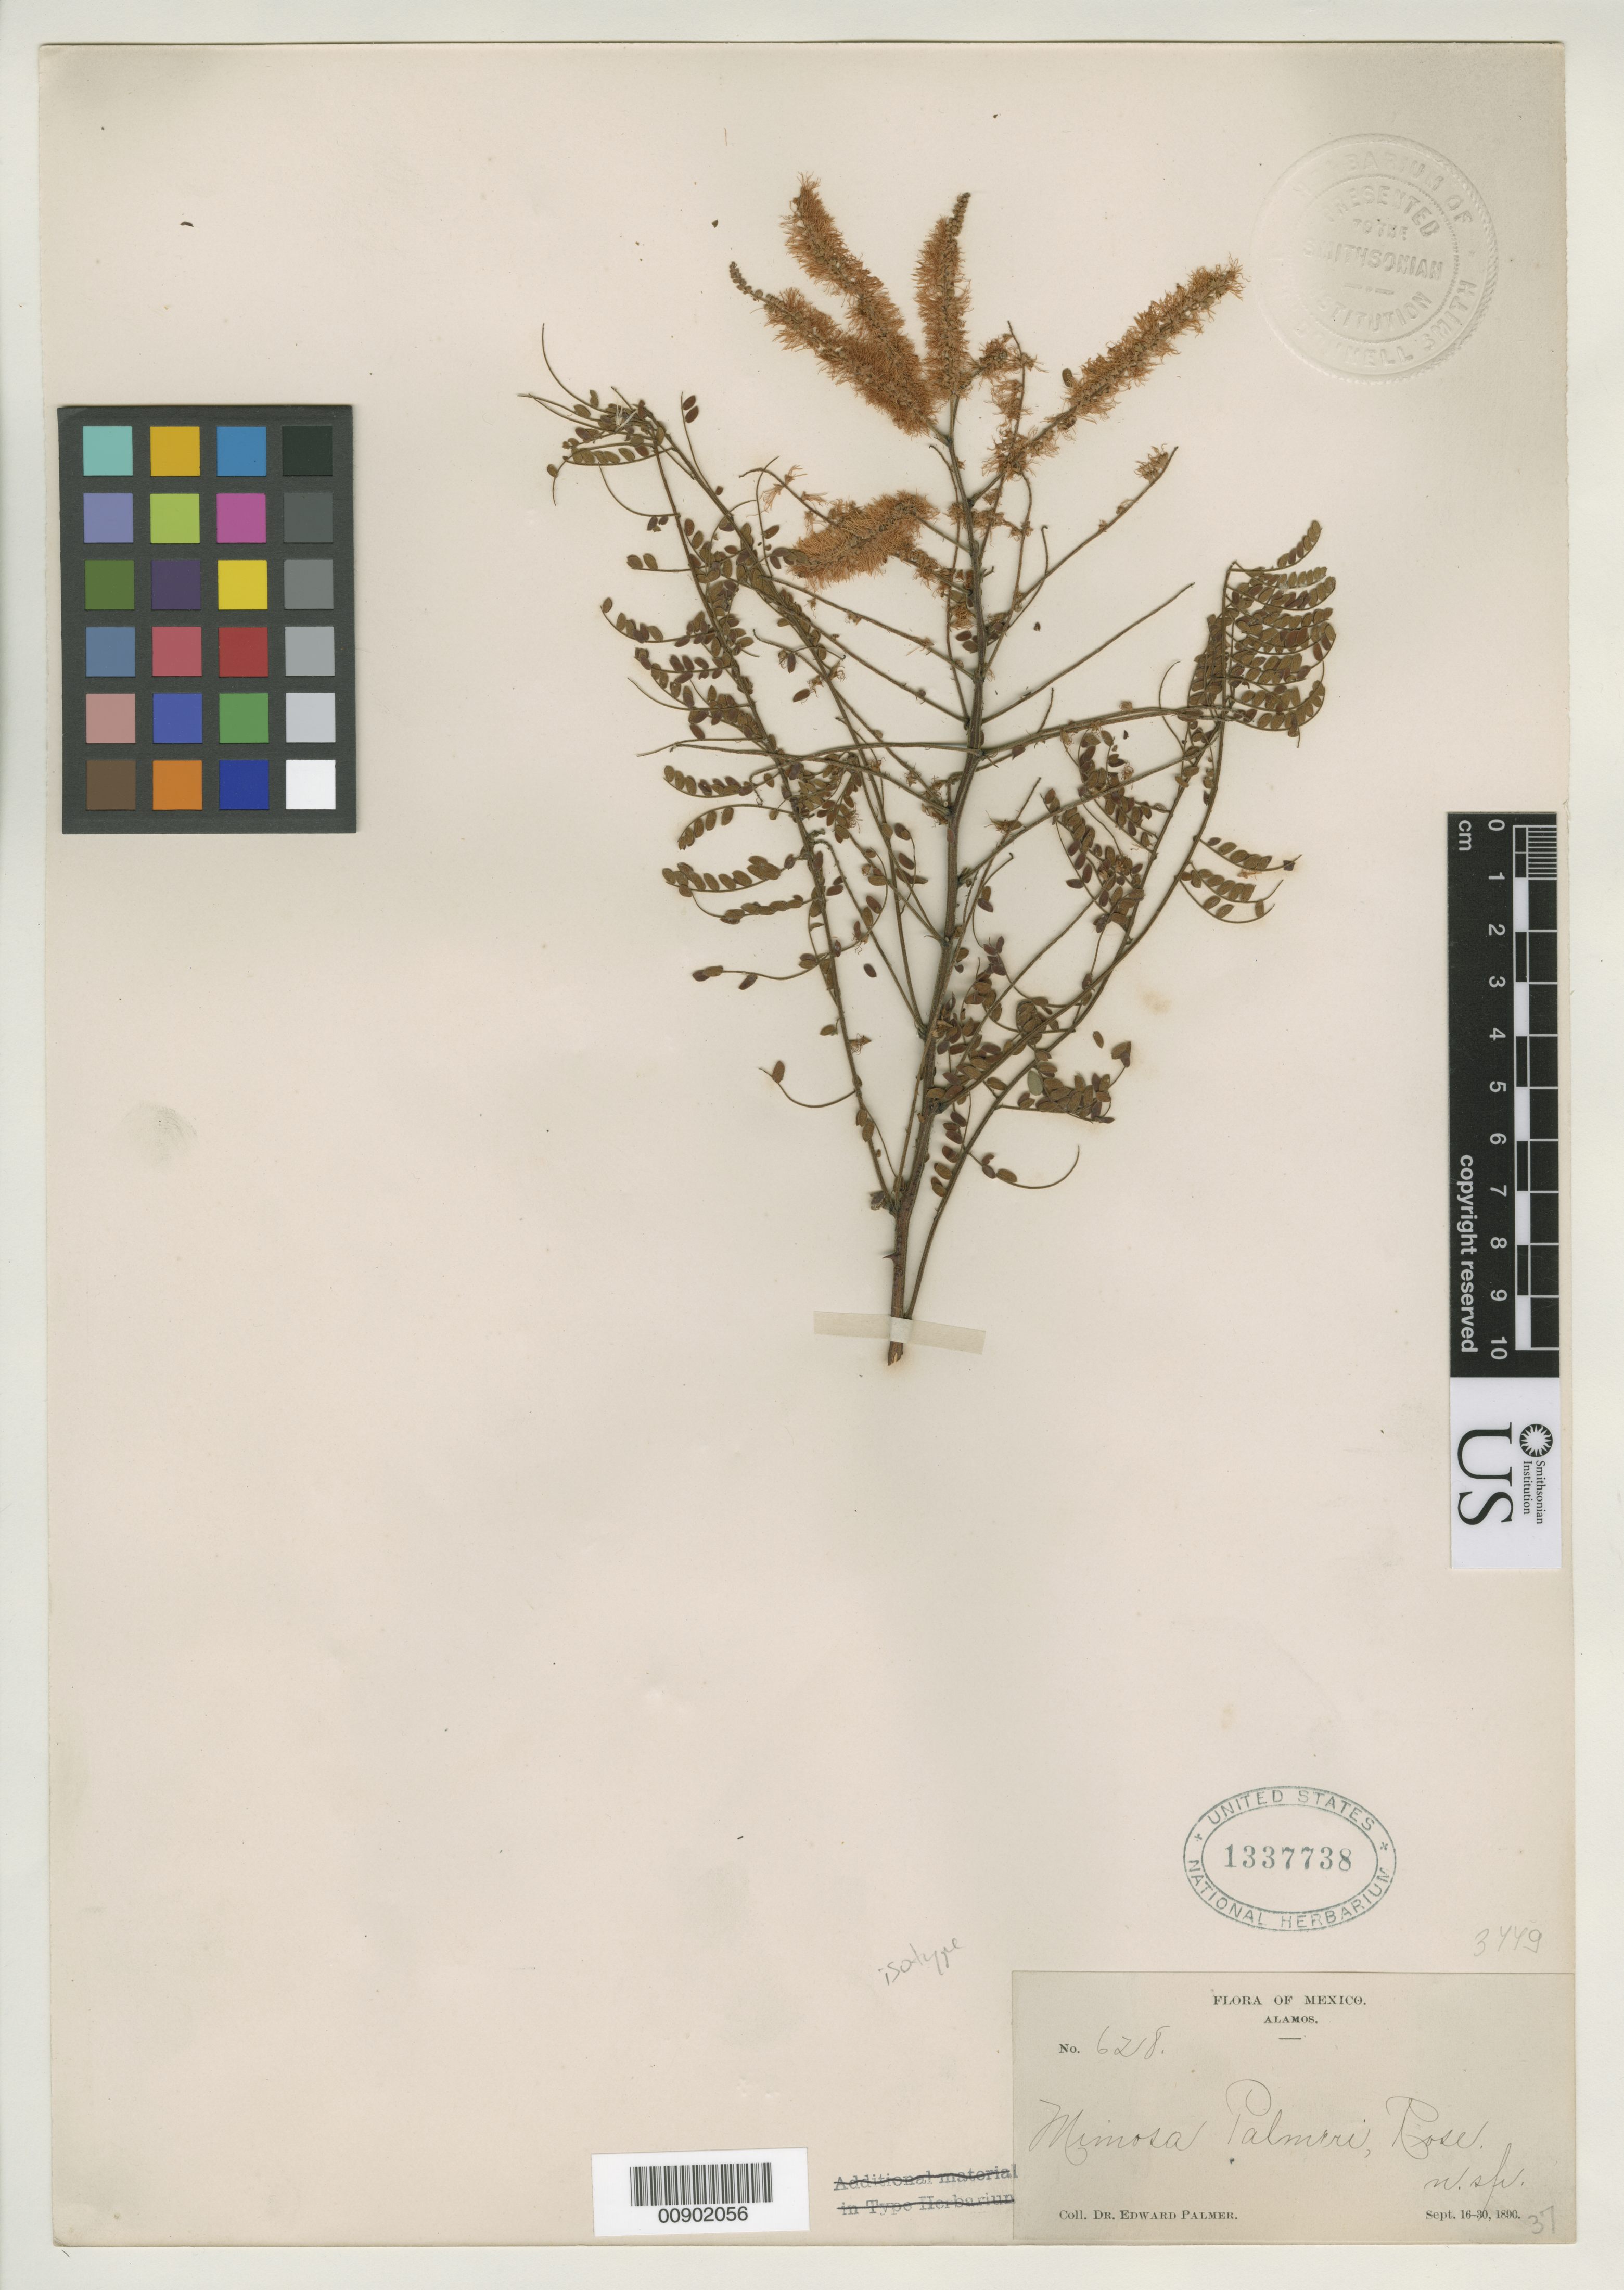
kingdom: Plantae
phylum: Tracheophyta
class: Magnoliopsida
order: Fabales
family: Fabaceae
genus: Mimosa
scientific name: Mimosa palmeri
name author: Rose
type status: Isotype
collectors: E. Palmer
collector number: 628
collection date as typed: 16 Sep 1890 to 30 Sep 1890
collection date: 1890-09-16/1890-09-30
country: Mexico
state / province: Sonora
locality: Alamos.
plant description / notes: Ex herb. J. Donnell Smith.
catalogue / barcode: US 1337738